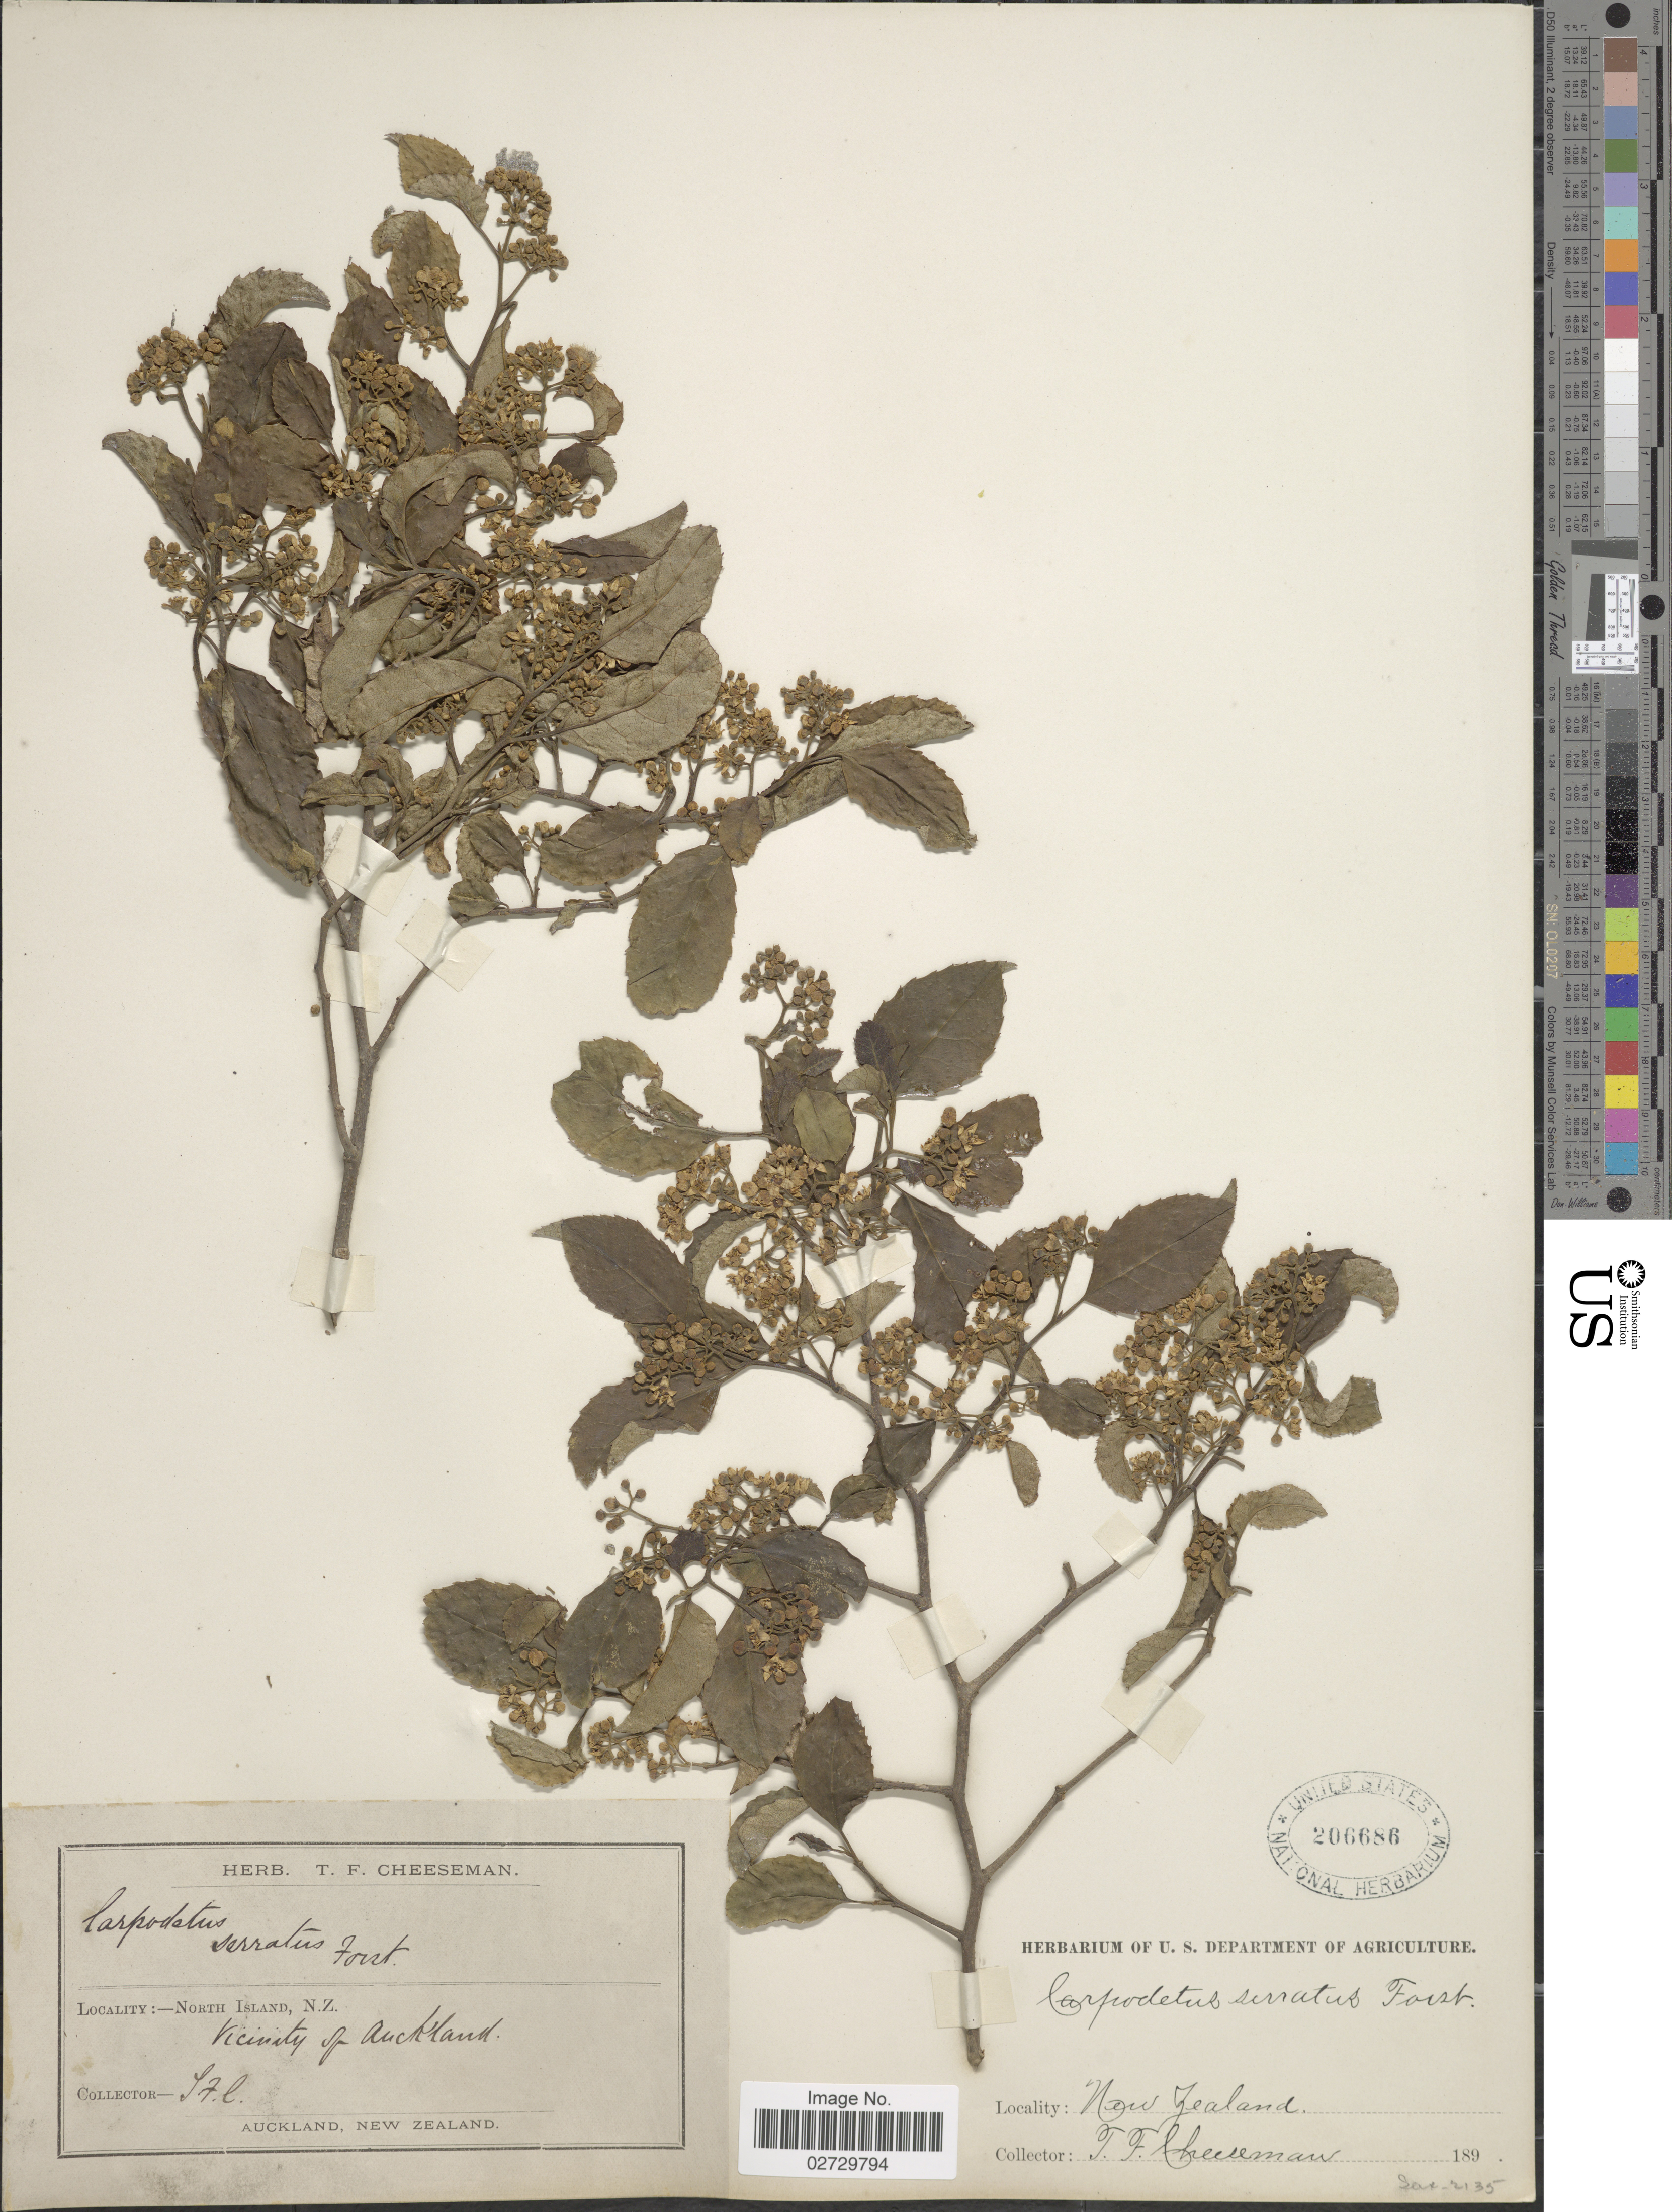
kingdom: Plantae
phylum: Tracheophyta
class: Magnoliopsida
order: Asterales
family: Rousseaceae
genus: Carpodetus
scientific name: Carpodetus serratus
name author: J.R. Forst. & G. Forst.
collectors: T. F. Cheeseman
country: New Zealand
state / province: Auckland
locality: North Island, N.Z. Vicinity of Auckland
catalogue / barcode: US 206686